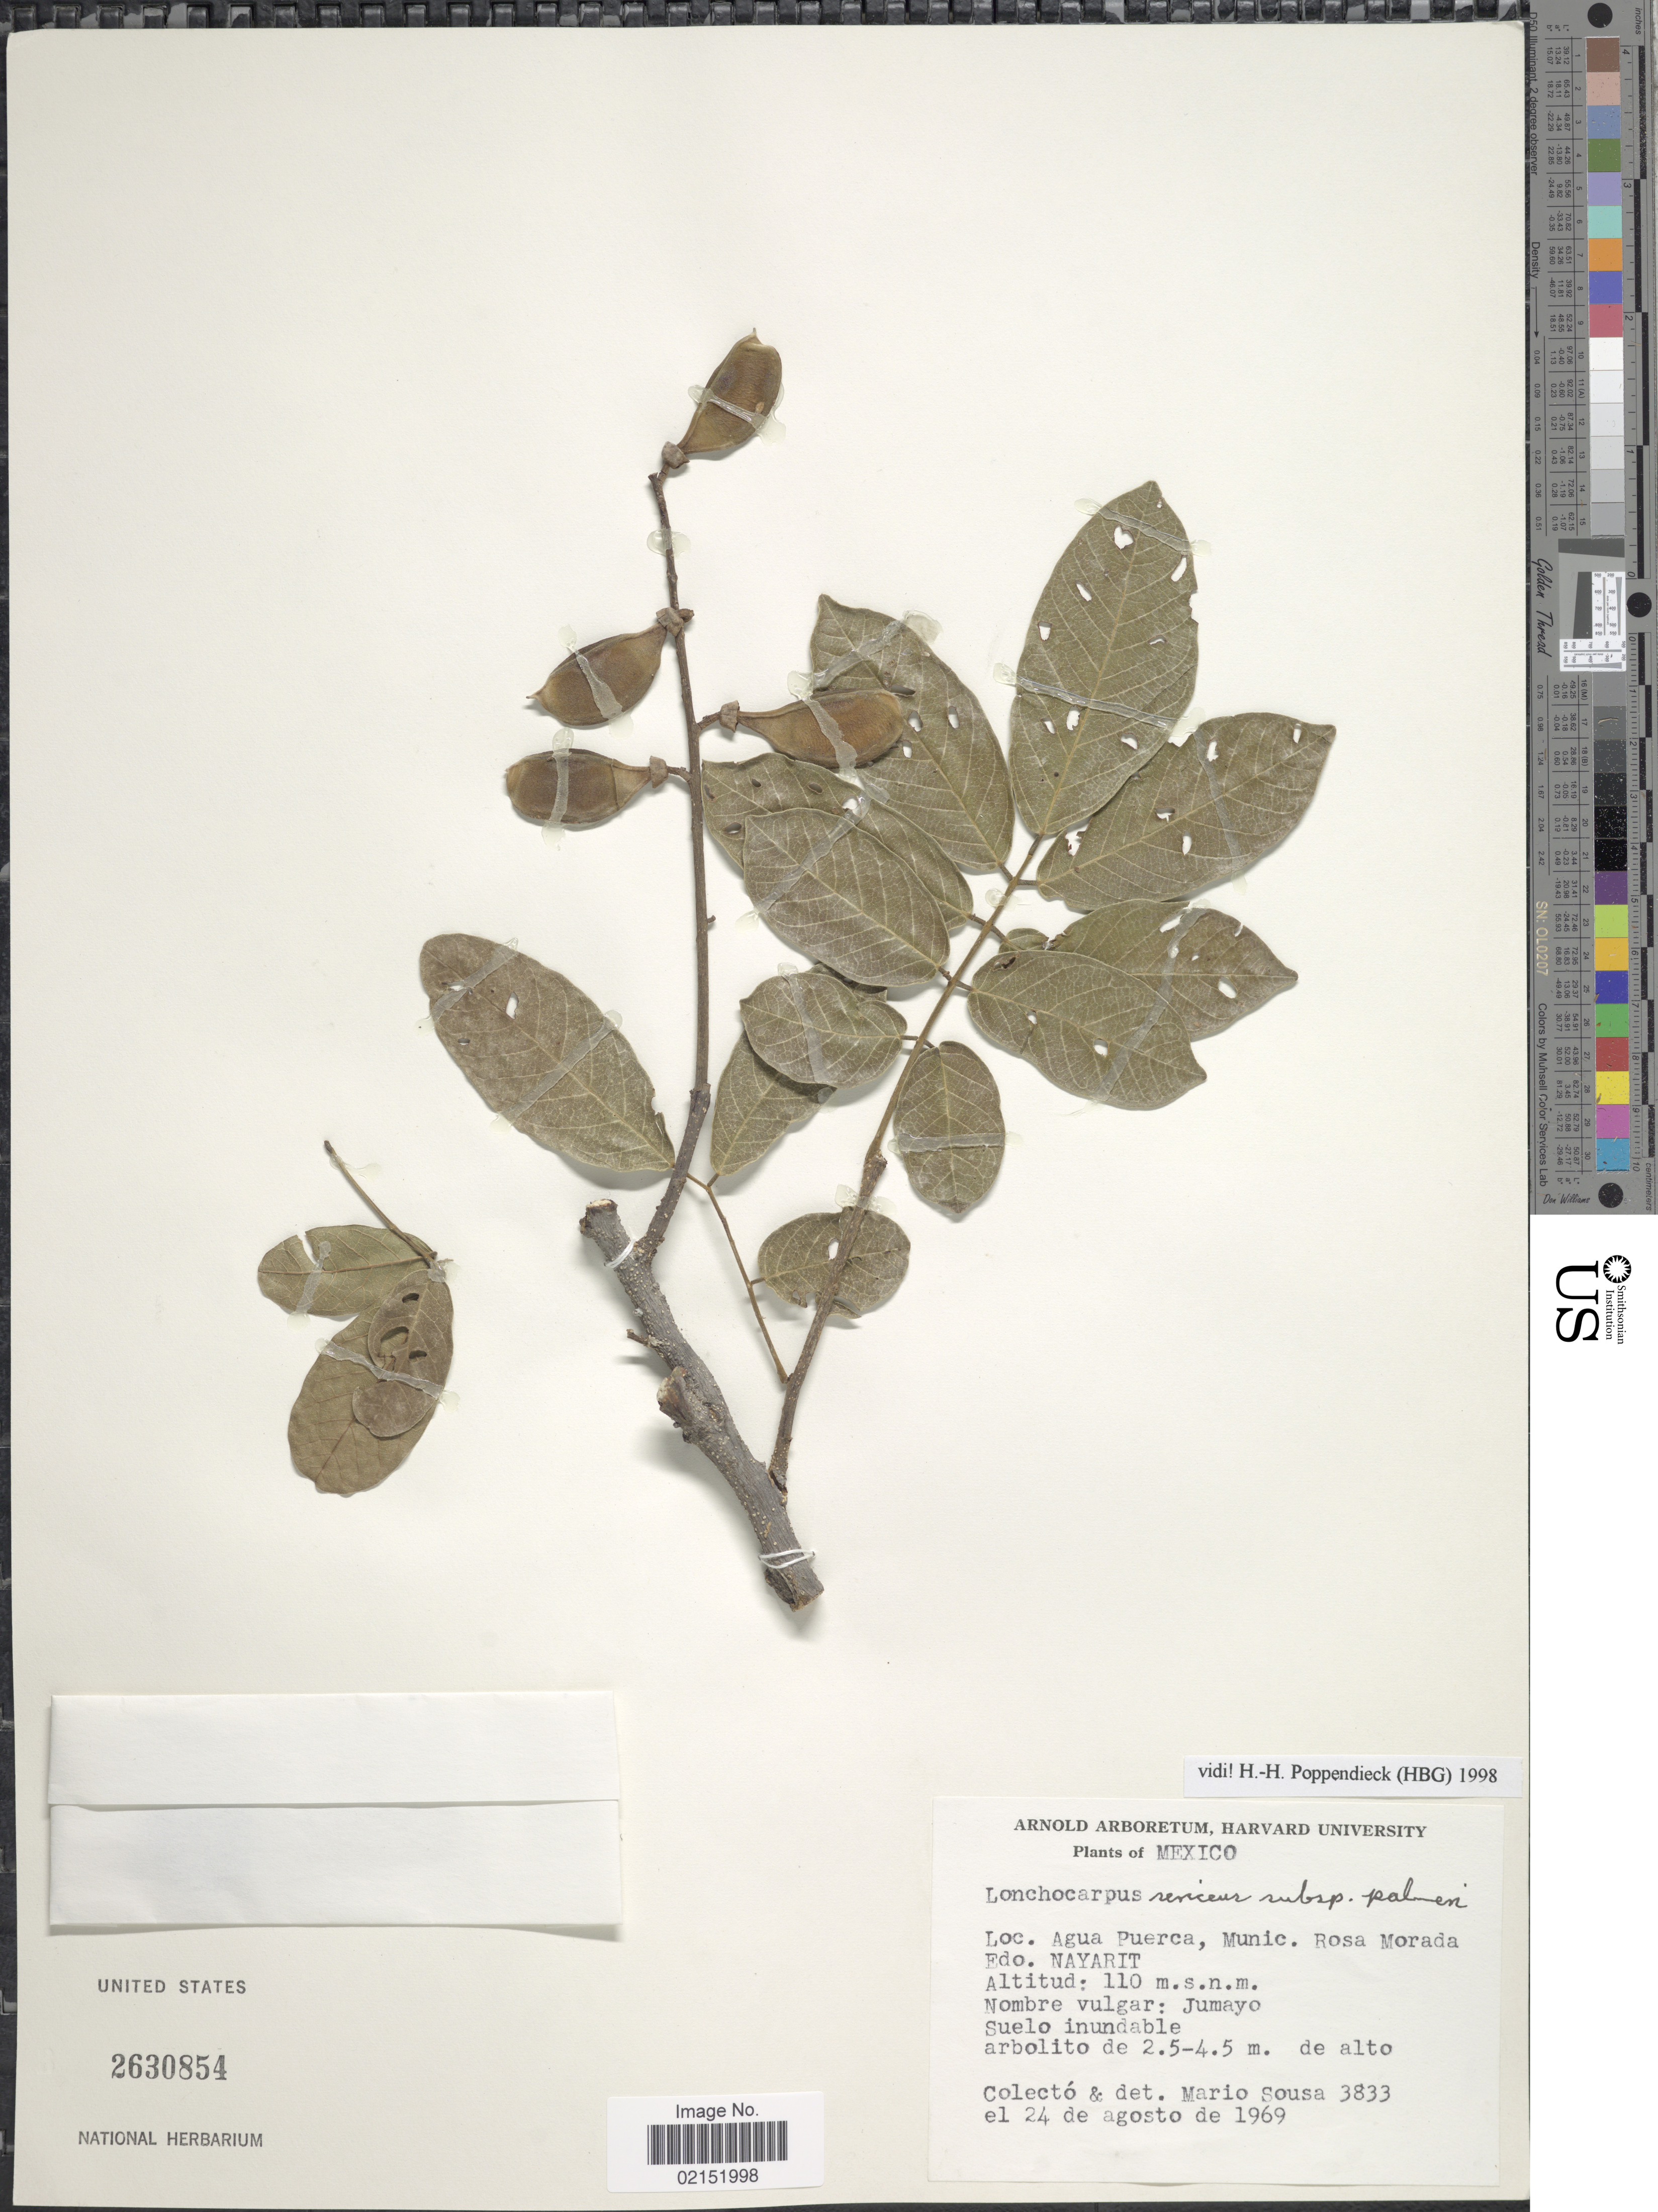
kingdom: Plantae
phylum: Tracheophyta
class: Magnoliopsida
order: Fabales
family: Fabaceae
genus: Lonchocarpus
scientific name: Lonchocarpus sericeus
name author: (Poir.) Kunth ex DC.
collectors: M. Sousa S.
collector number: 3833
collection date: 1969-08-24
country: Mexico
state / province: Nayarit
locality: Agua Puerca, Munic. Rosa Morada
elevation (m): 110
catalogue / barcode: US 2630854